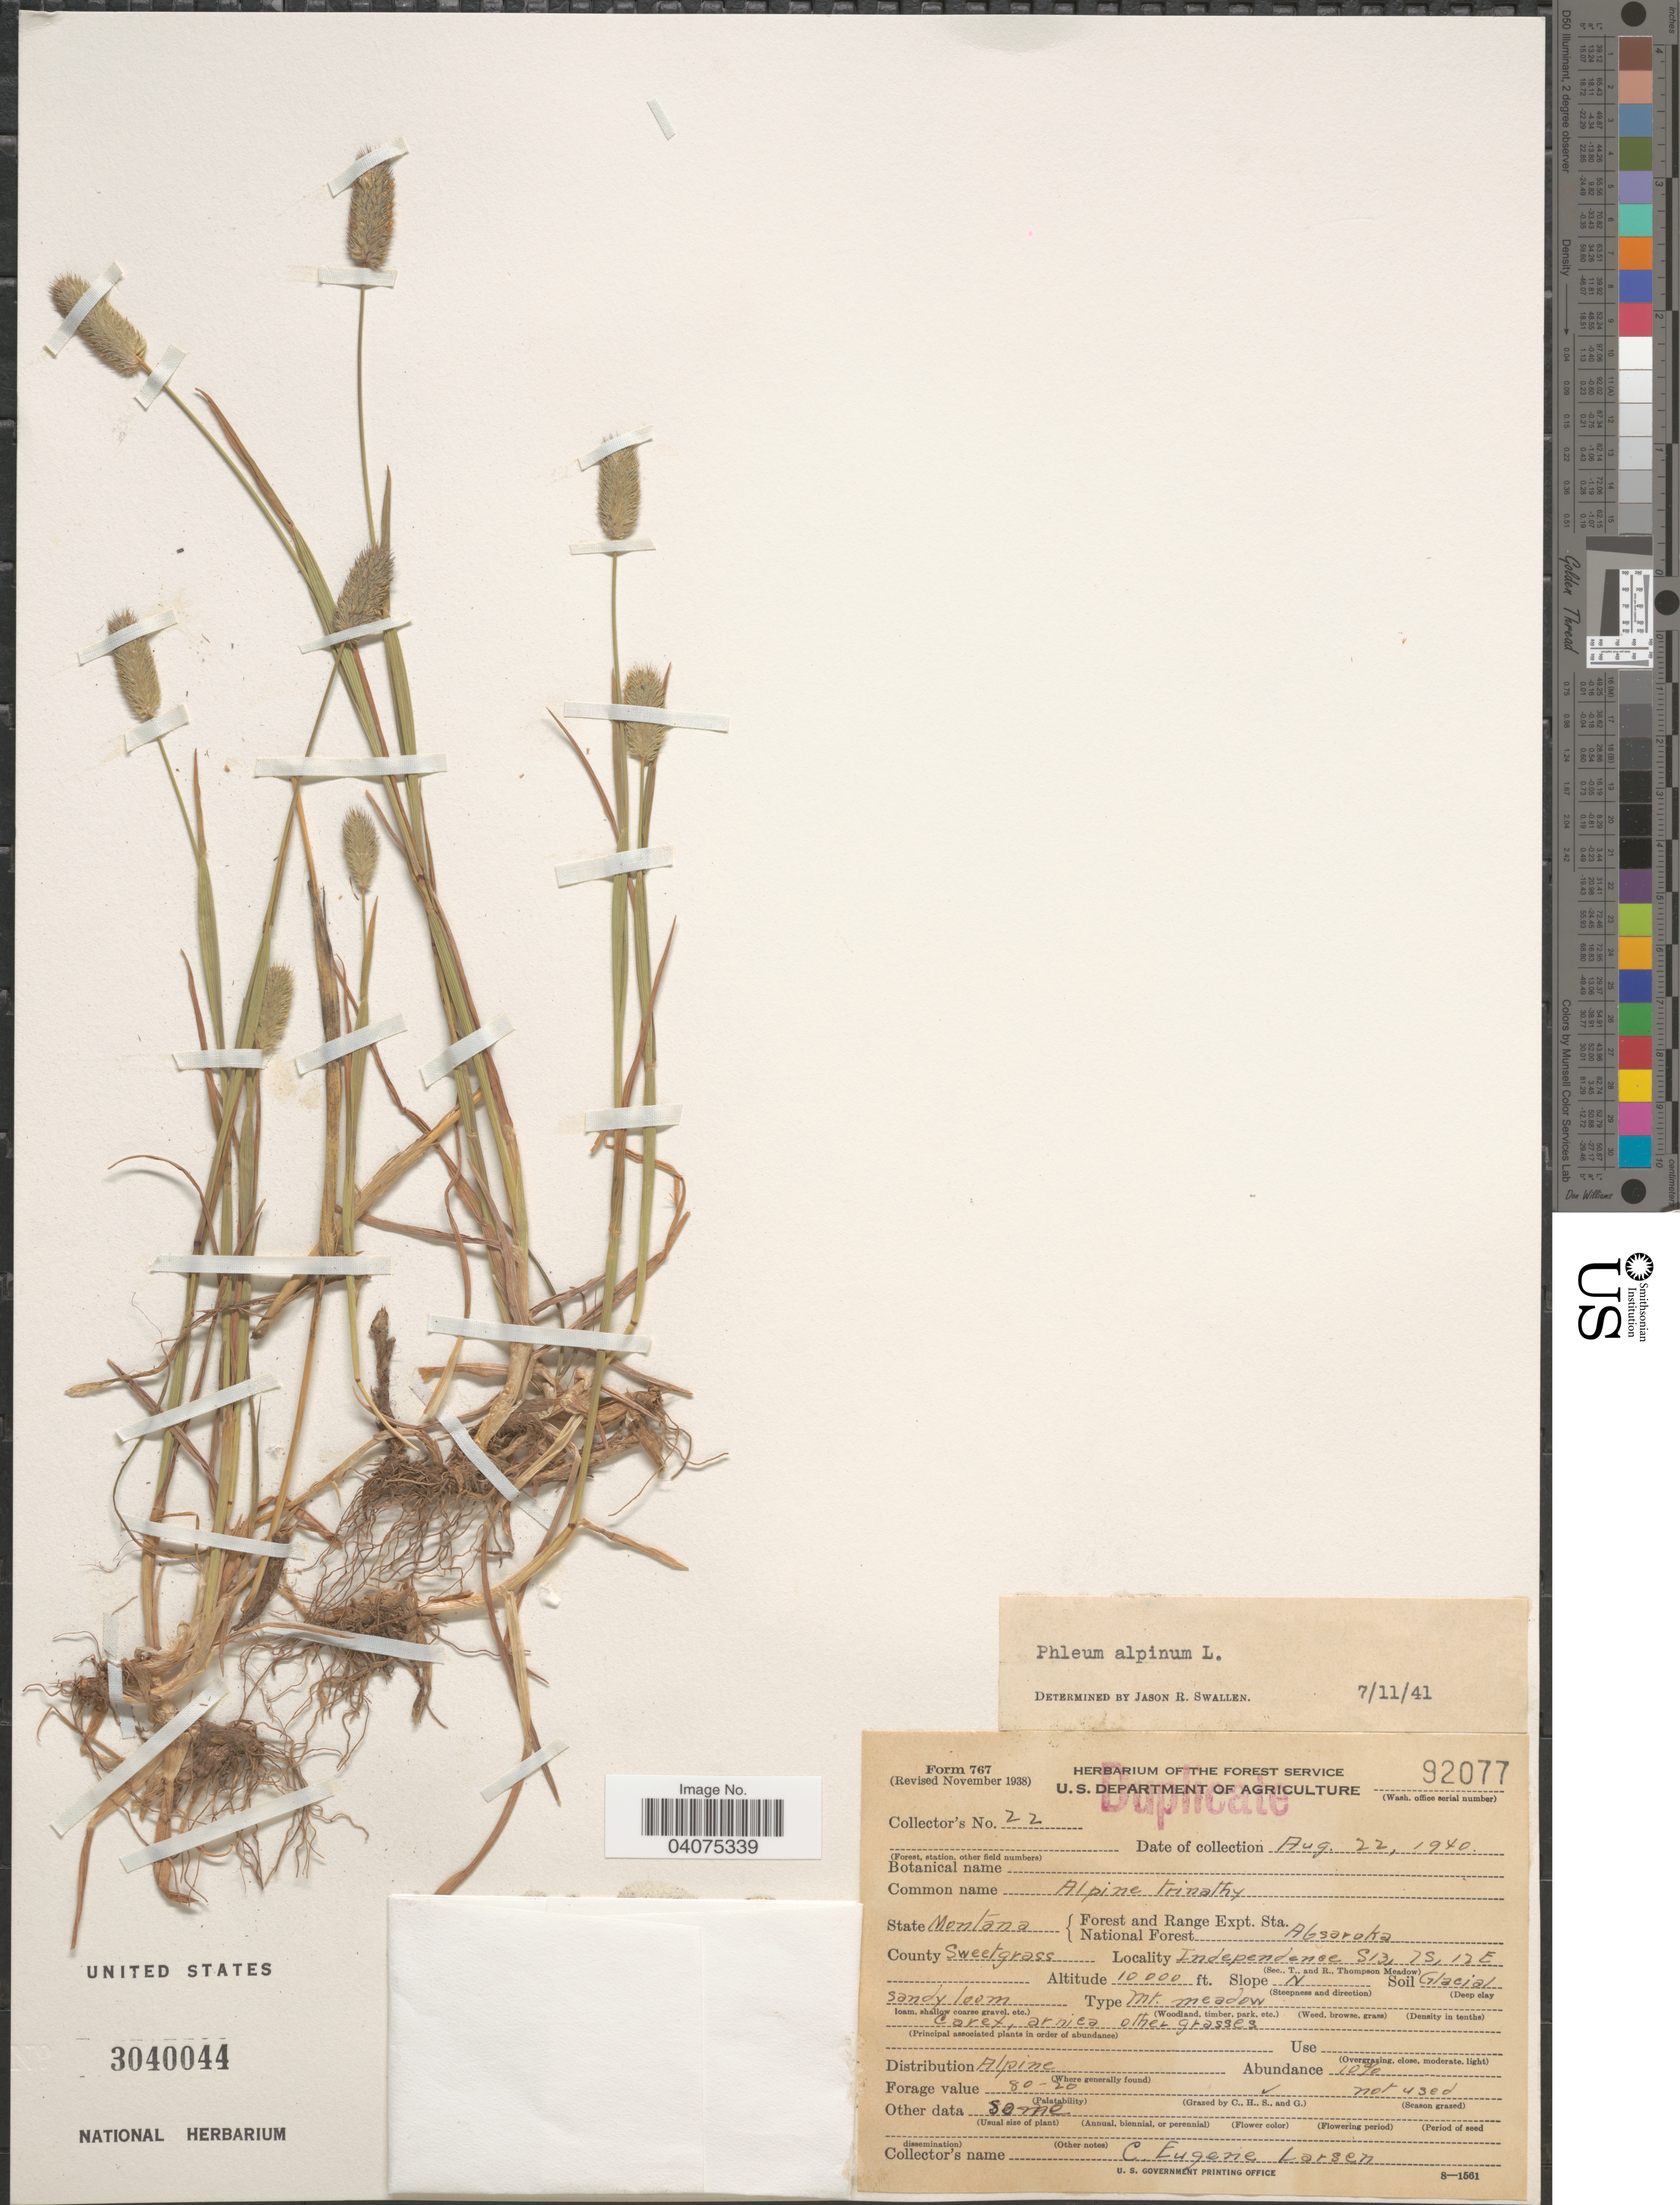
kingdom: Plantae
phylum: Tracheophyta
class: Liliopsida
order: Poales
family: Poaceae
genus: Phleum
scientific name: Phleum alpinum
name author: L.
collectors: C. Larsen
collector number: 22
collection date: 1940-08-22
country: United States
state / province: Montana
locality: Forest and Range Expt. Sta. National Forest Absaroka. County Sweetgrass. Independence S13, 7S, 12E. Slope N.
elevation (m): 3048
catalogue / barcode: US 3040044